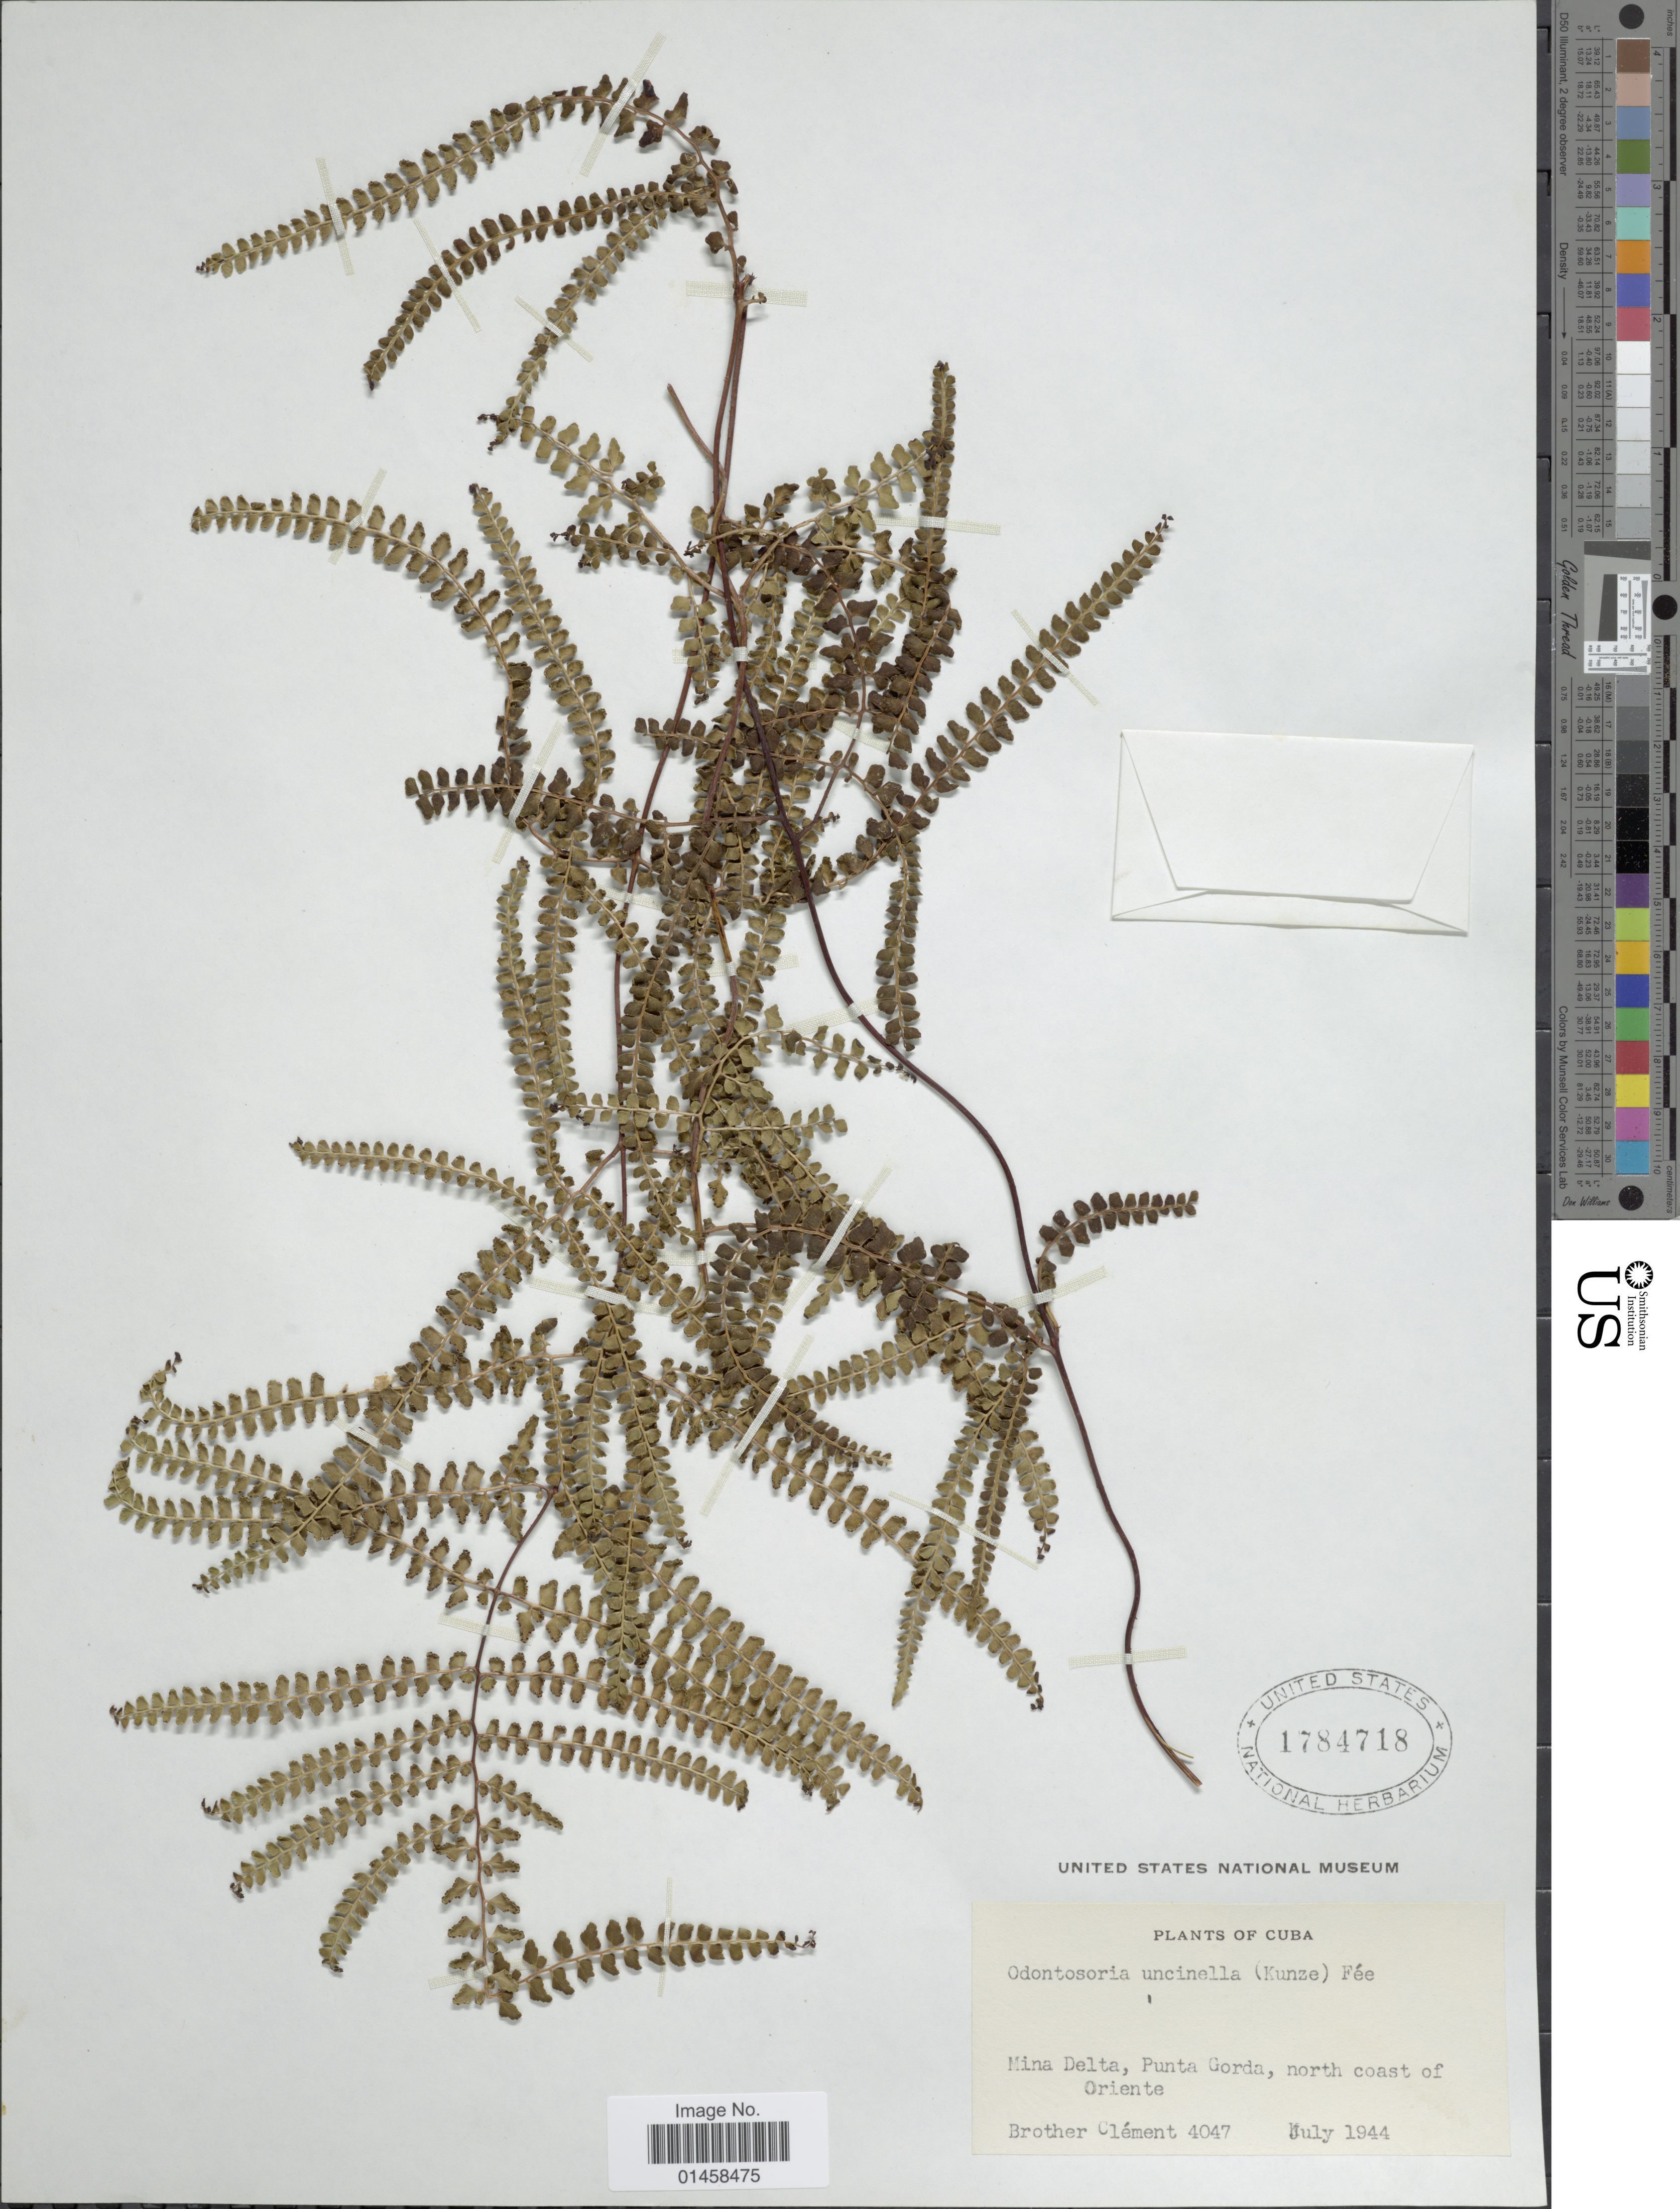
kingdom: Plantae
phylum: Tracheophyta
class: Polypodiopsida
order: Polypodiales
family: Lindsaeaceae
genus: Odontosoria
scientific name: Odontosoria scandens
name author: (Desv.) C. Chr.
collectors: A. Clément Téteau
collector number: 4047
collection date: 1944-07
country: Cuba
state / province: Oriente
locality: Mina Delta, Punta Gorda, north coast of Oriente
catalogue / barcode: US 1784718